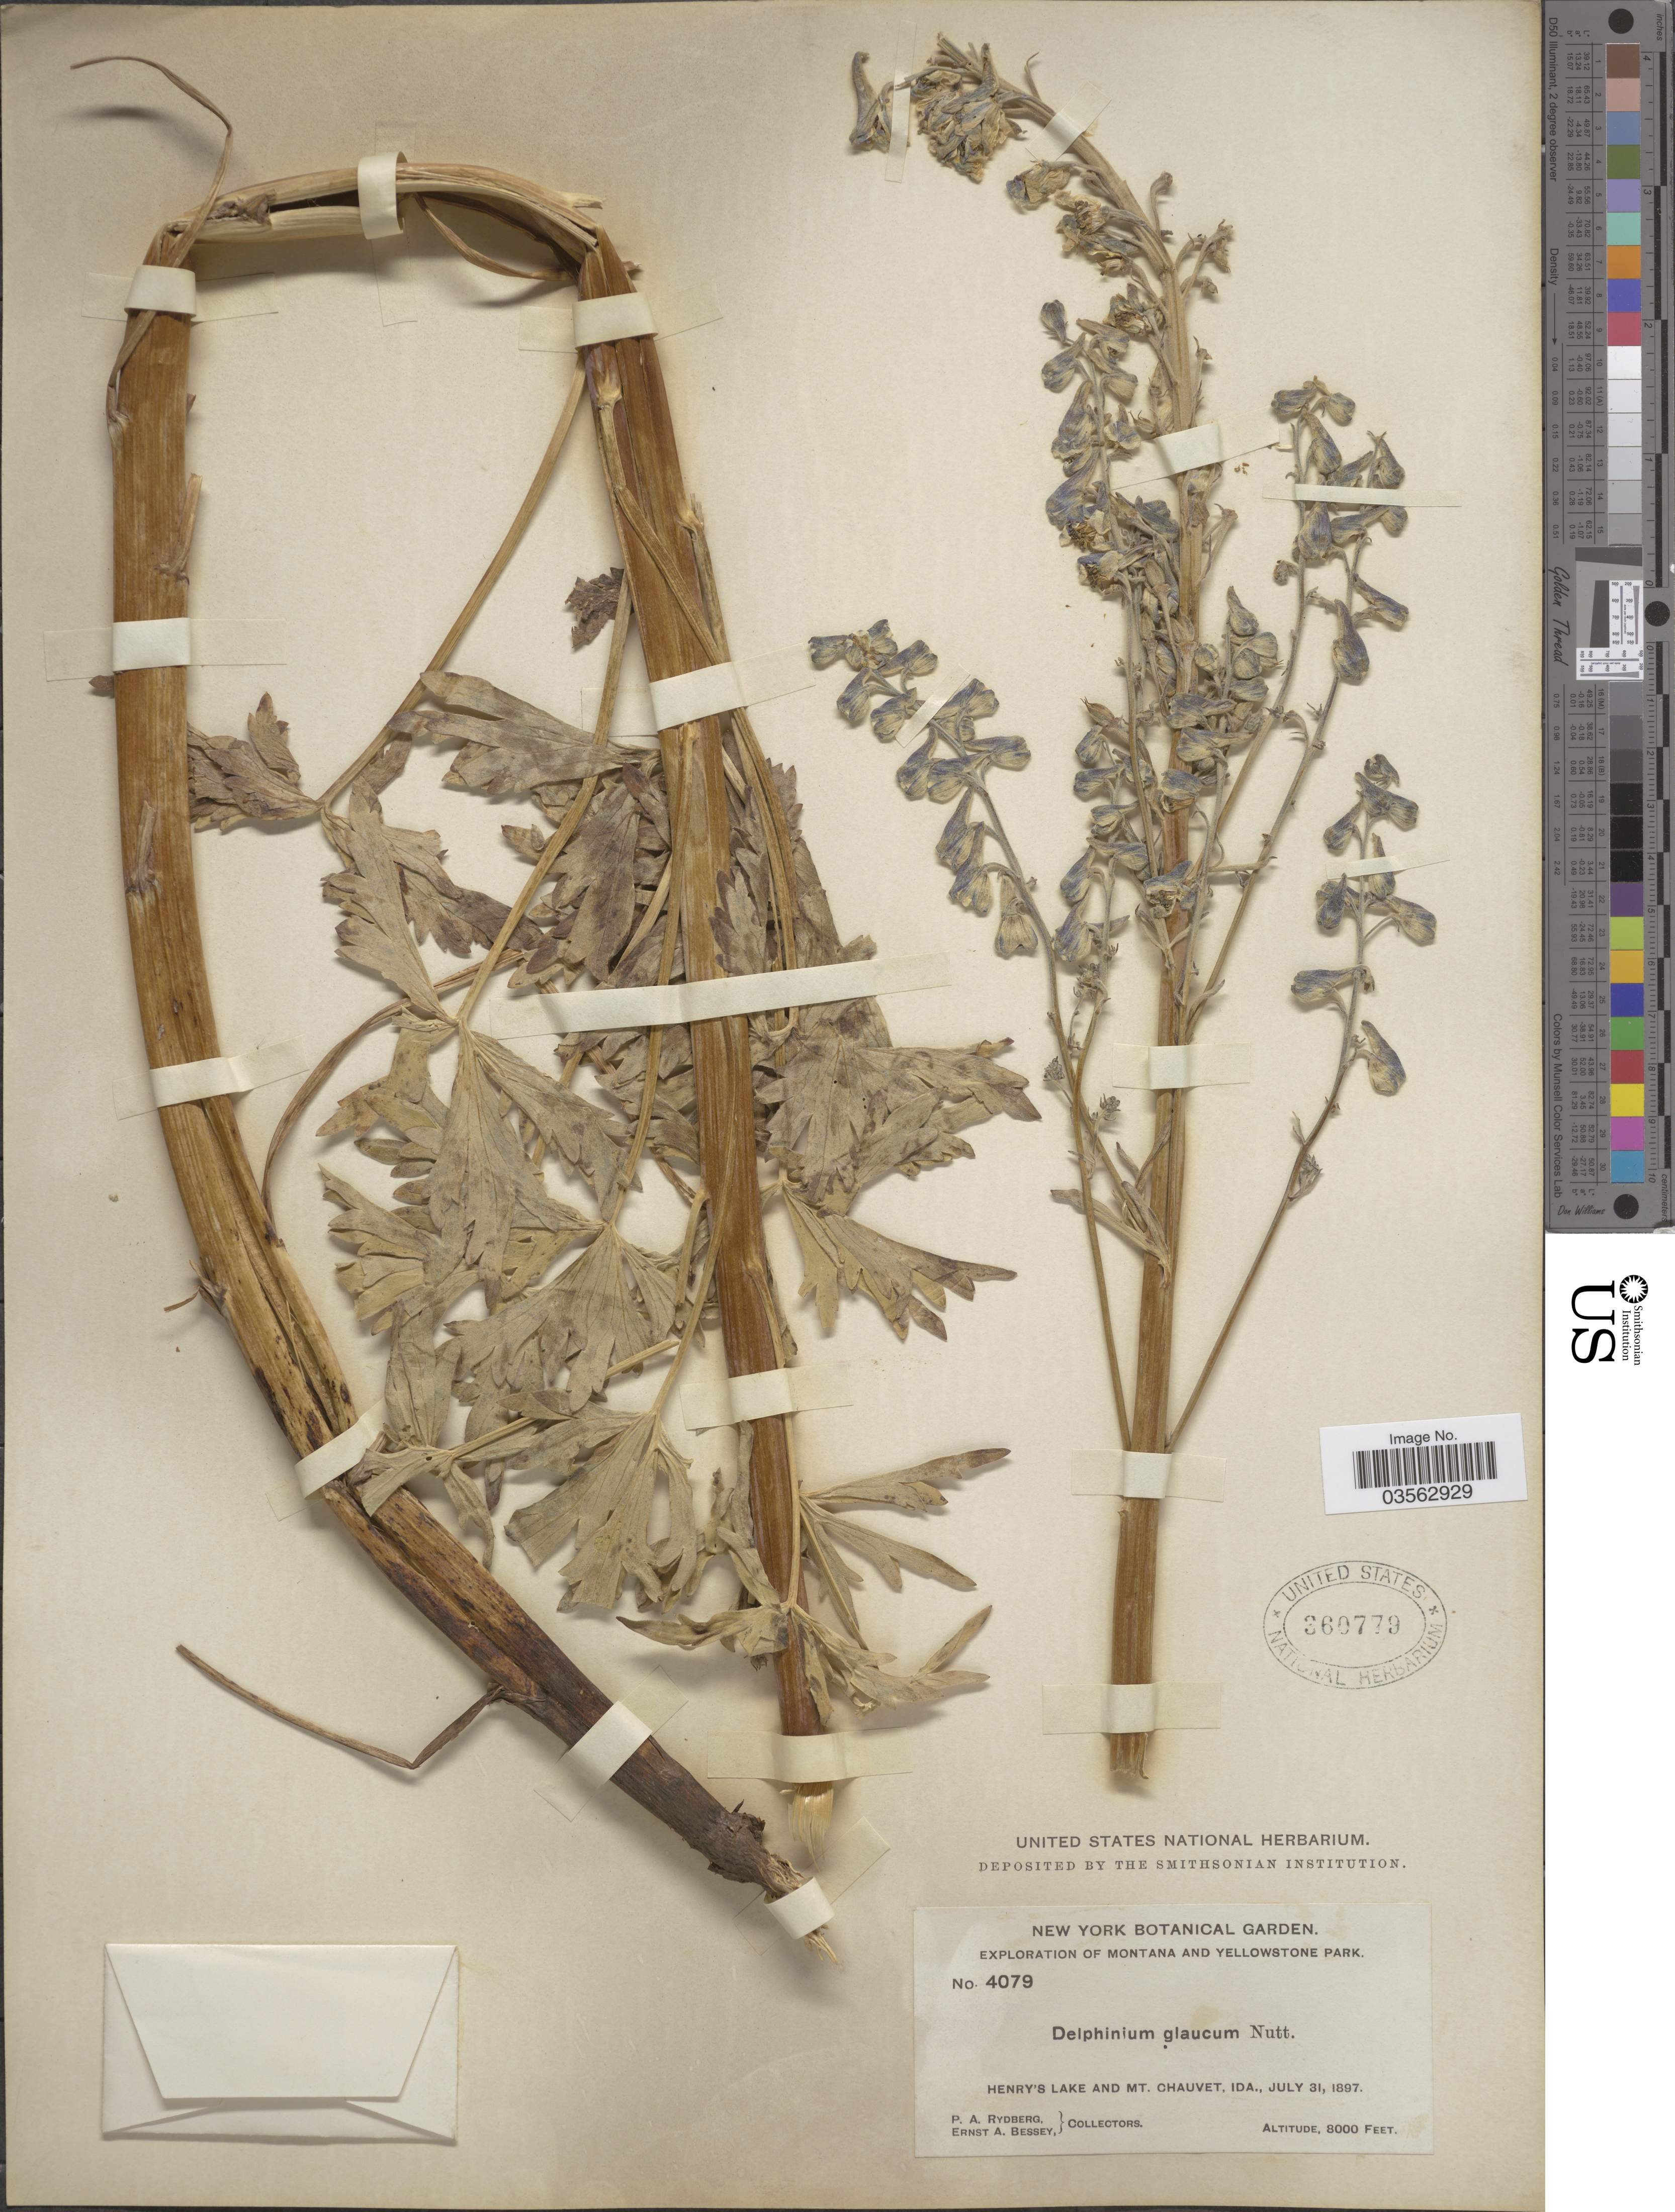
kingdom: Plantae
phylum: Tracheophyta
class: Magnoliopsida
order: Ranunculales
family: Ranunculaceae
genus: Delphinium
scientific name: Delphinium cucullatum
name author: E. Nelson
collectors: P. A. Rydberg & E. A. Bessey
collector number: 4079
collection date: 1897-07-31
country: United States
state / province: Idaho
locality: Henry's Lake and Mt. Chauvet.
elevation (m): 2438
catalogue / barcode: US 360779